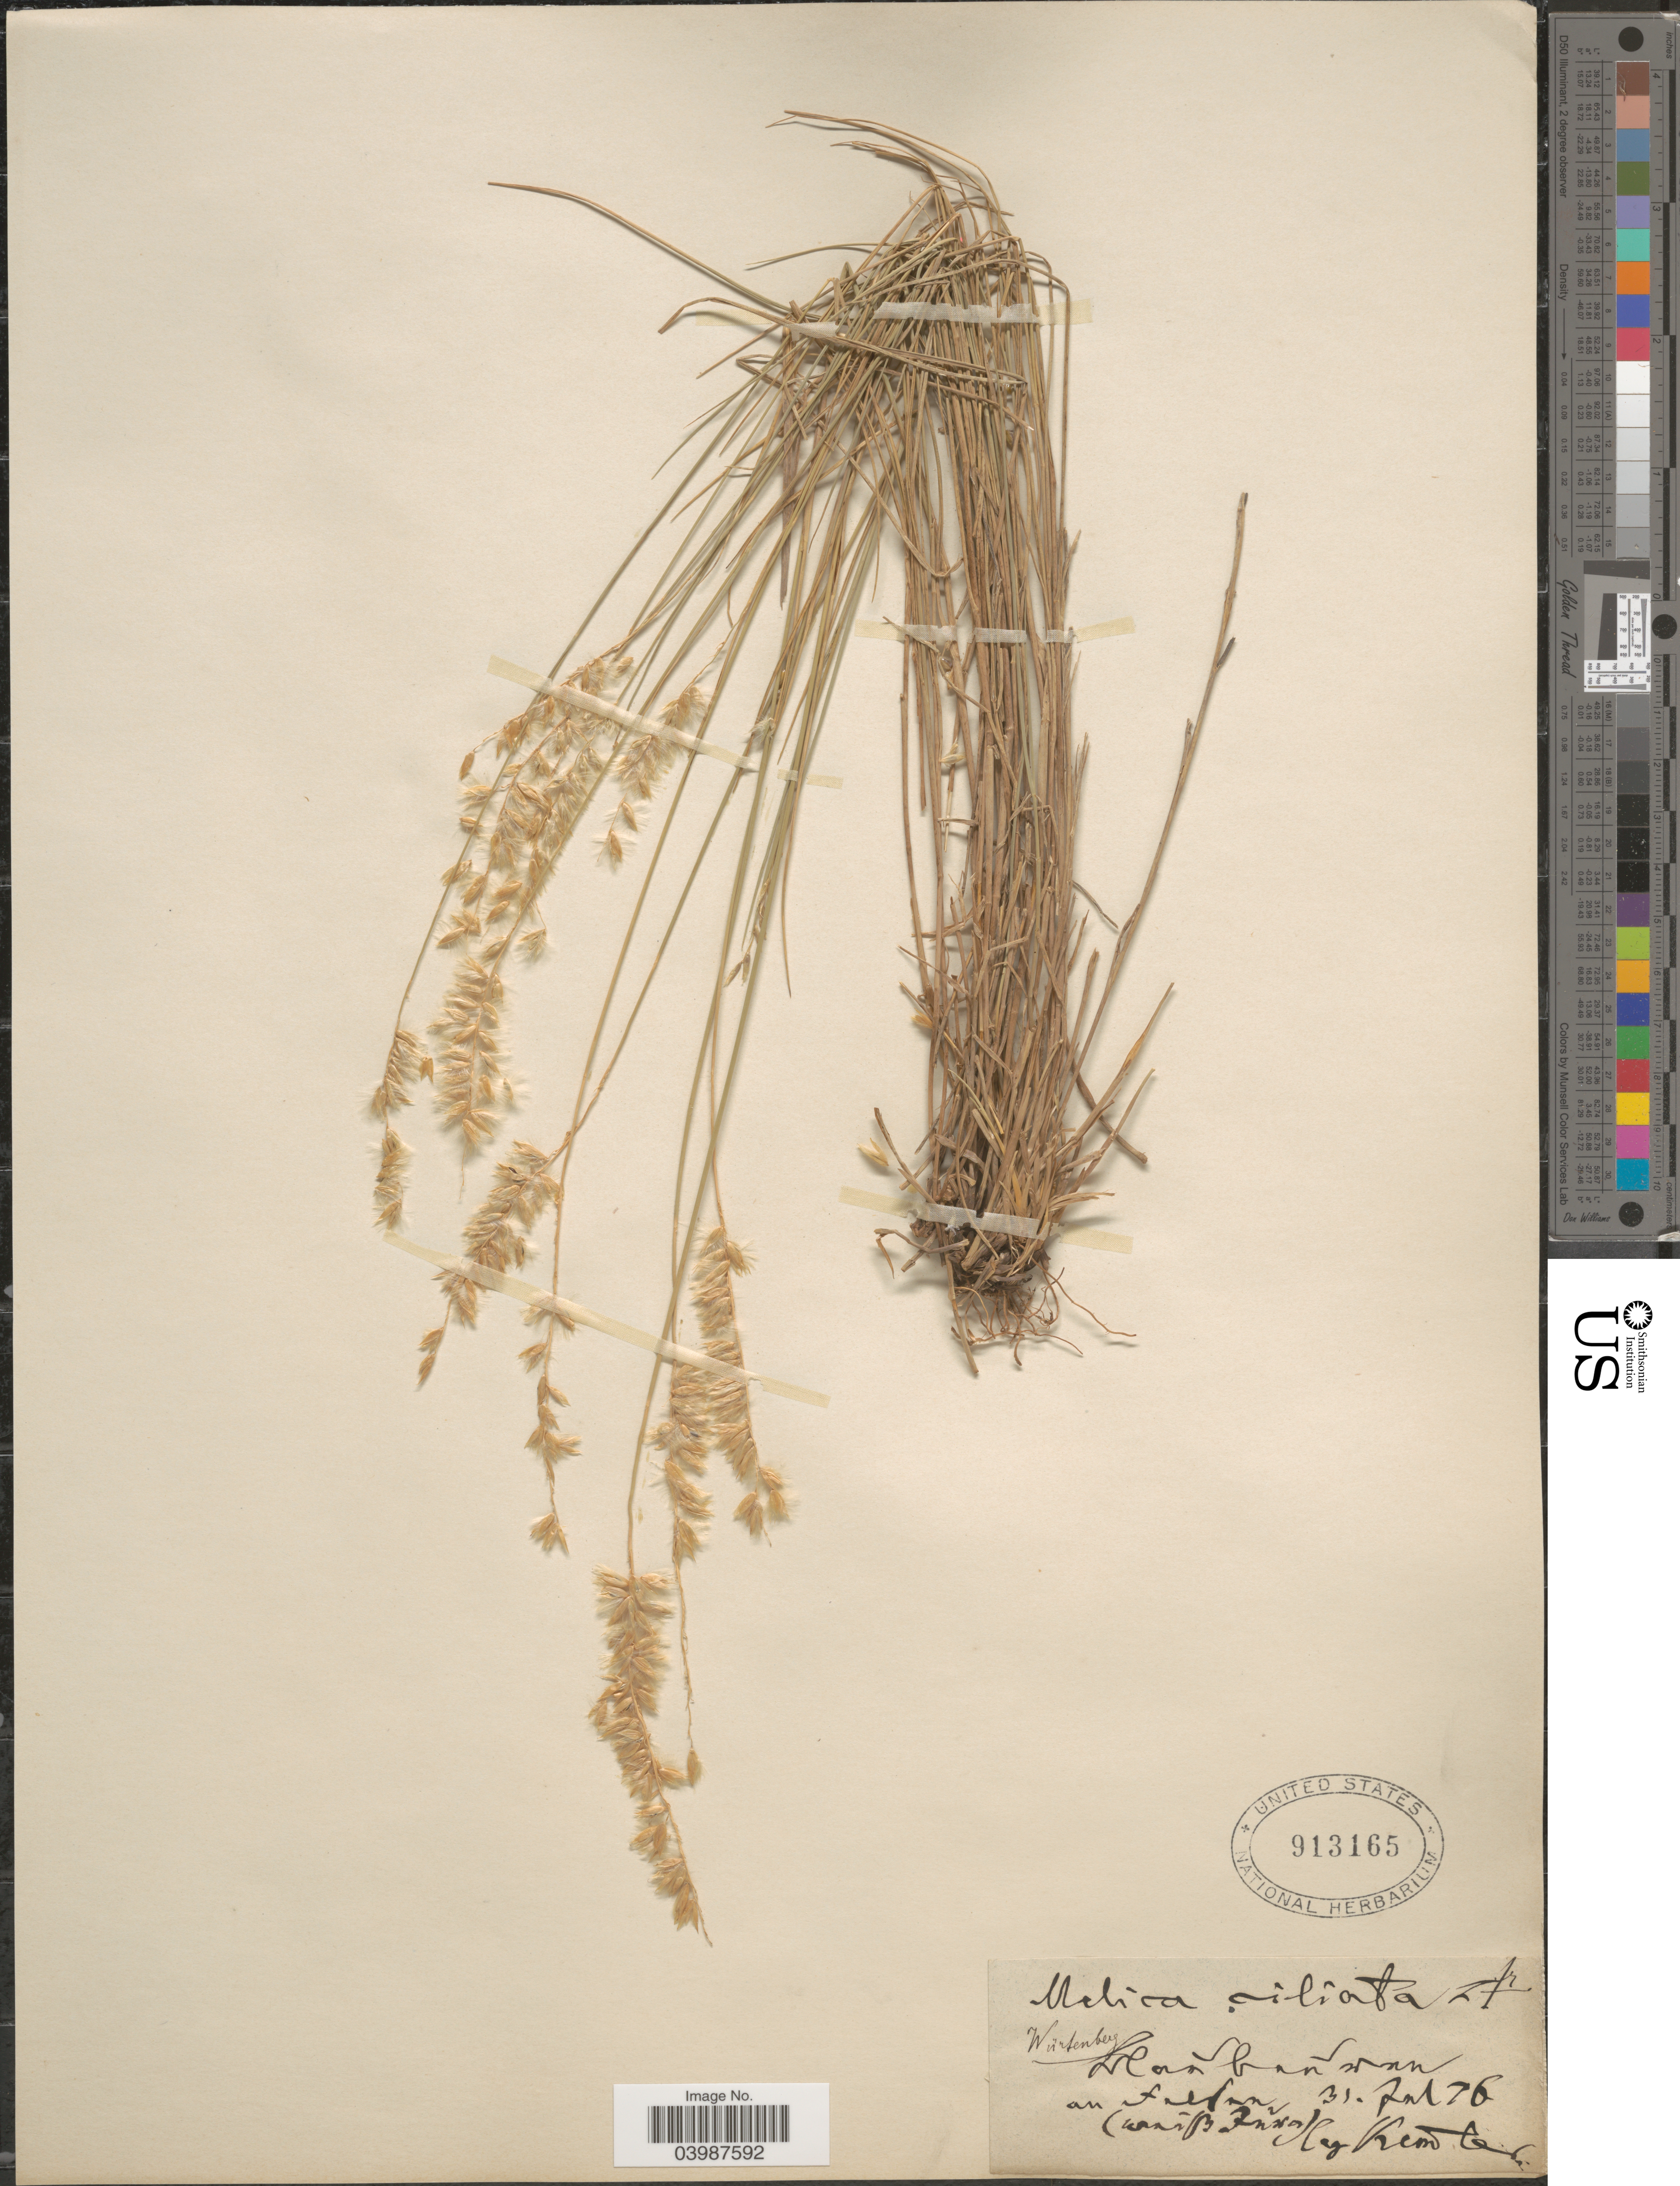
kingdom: Plantae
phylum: Tracheophyta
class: Liliopsida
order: Poales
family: Poaceae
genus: Melica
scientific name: Melica ciliata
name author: L.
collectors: -. Kemler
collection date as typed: Transcribed d/m/y: 31/7/76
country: Germany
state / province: Baden-Württemberg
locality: Würtenberg. [illegible text]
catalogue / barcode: US 913165